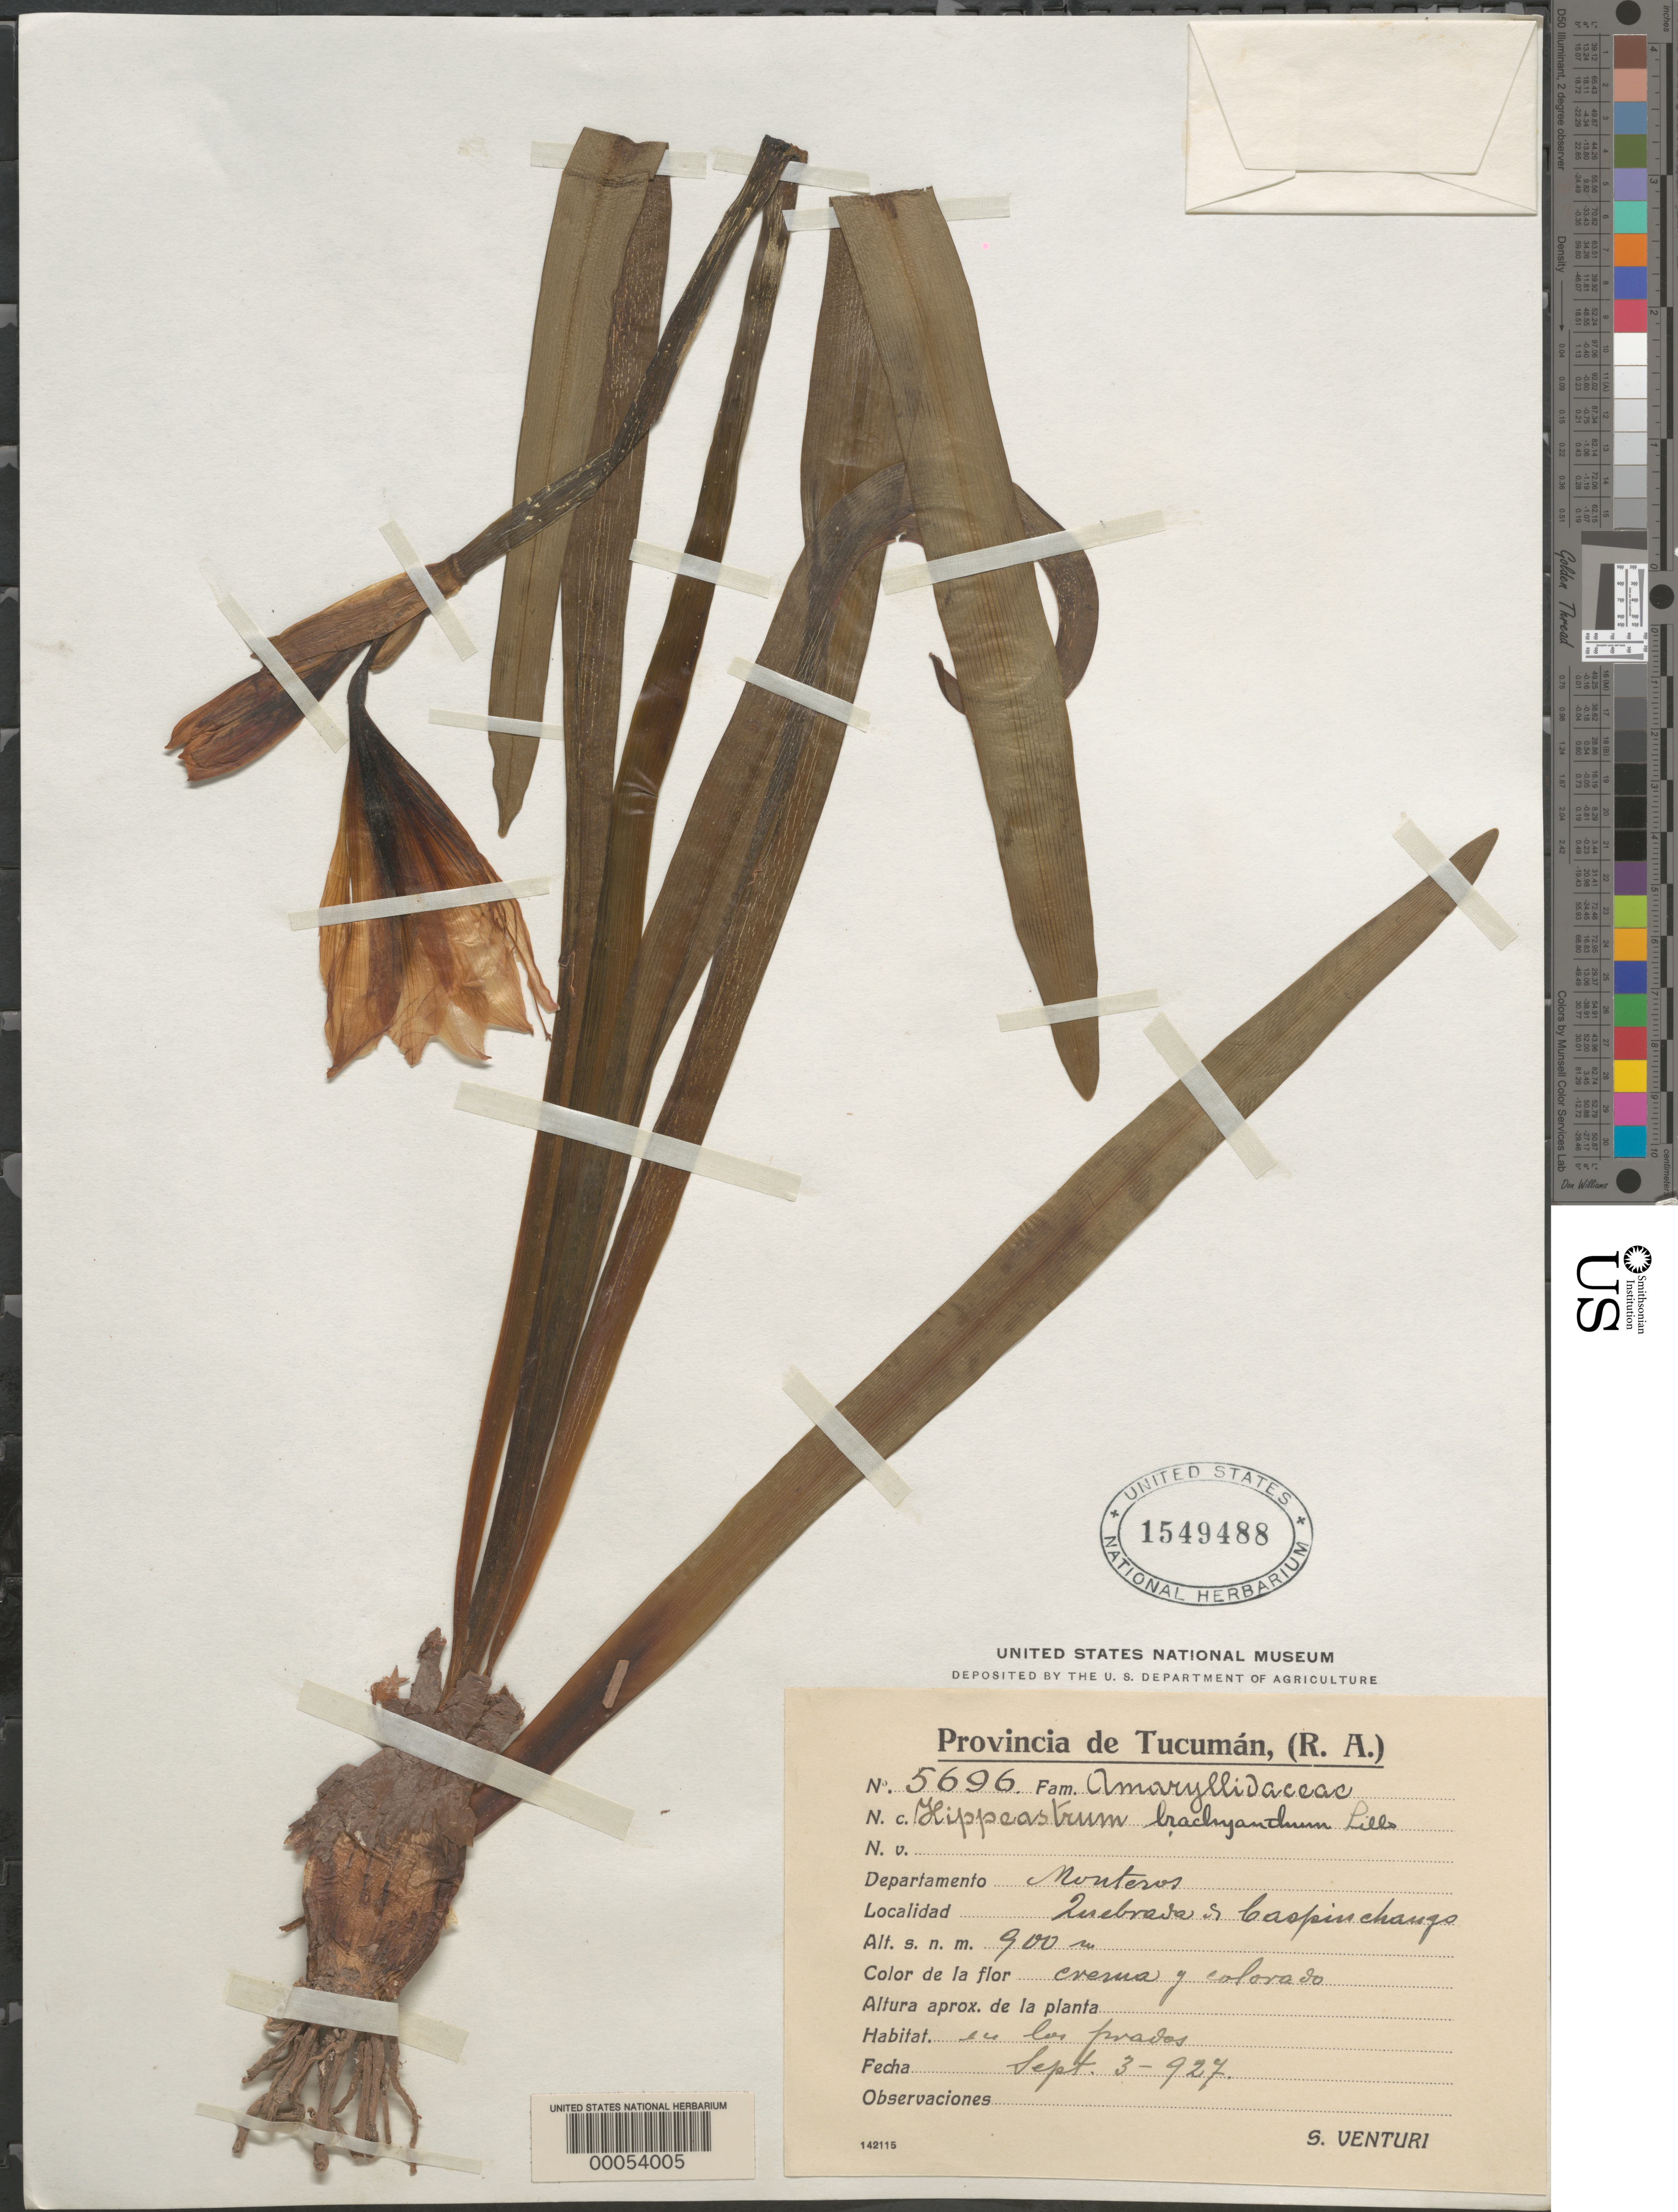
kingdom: Plantae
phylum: Tracheophyta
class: Liliopsida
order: Asparagales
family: Amaryllidaceae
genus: Hippeastrum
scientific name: Hippeastrum brachyanthum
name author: Lillo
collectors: S. Venturi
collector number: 5696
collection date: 1927-09-03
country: Argentina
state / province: Tucuman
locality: Departamento Monteros. Quebrada de Caspinchango.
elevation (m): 900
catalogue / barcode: US 1549488